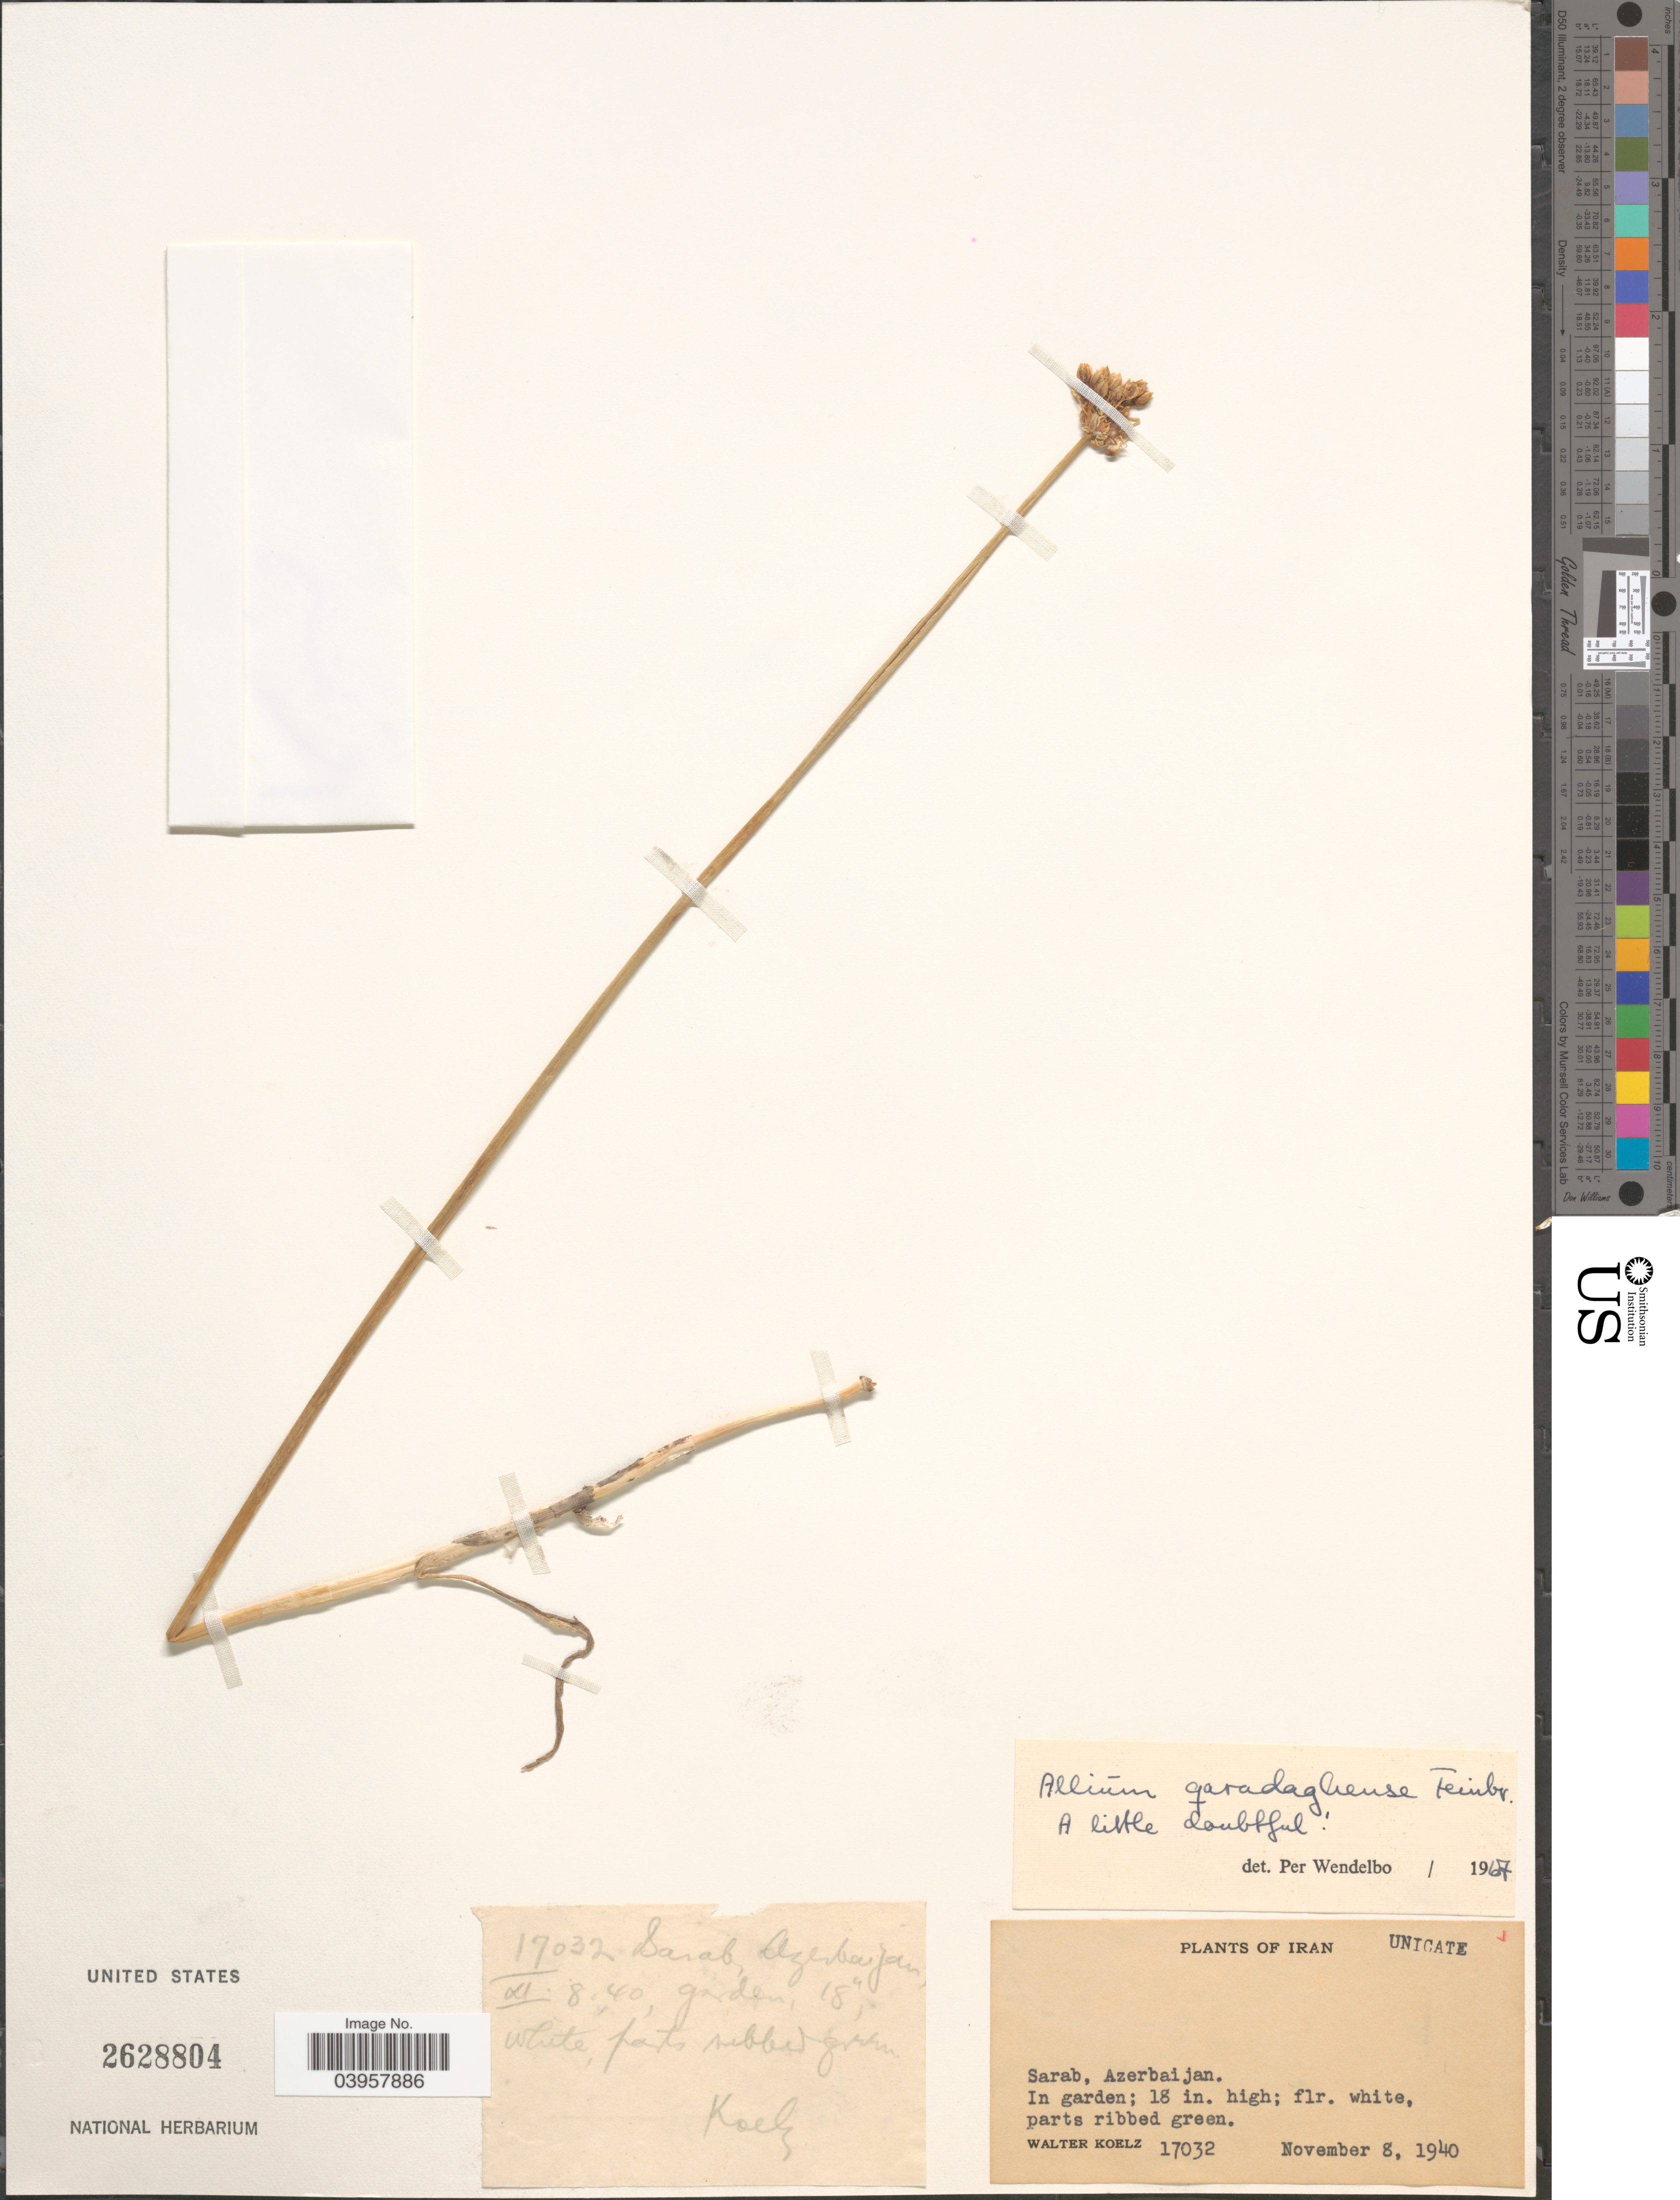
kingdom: Plantae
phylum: Tracheophyta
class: Liliopsida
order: Asparagales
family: Amaryllidaceae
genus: Allium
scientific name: Allium qaradaghense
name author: Feinbrun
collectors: W. N. Koelz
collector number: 17032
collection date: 1940-11-08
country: Iran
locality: Sarab, Azerbaijan.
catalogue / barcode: US 2628804